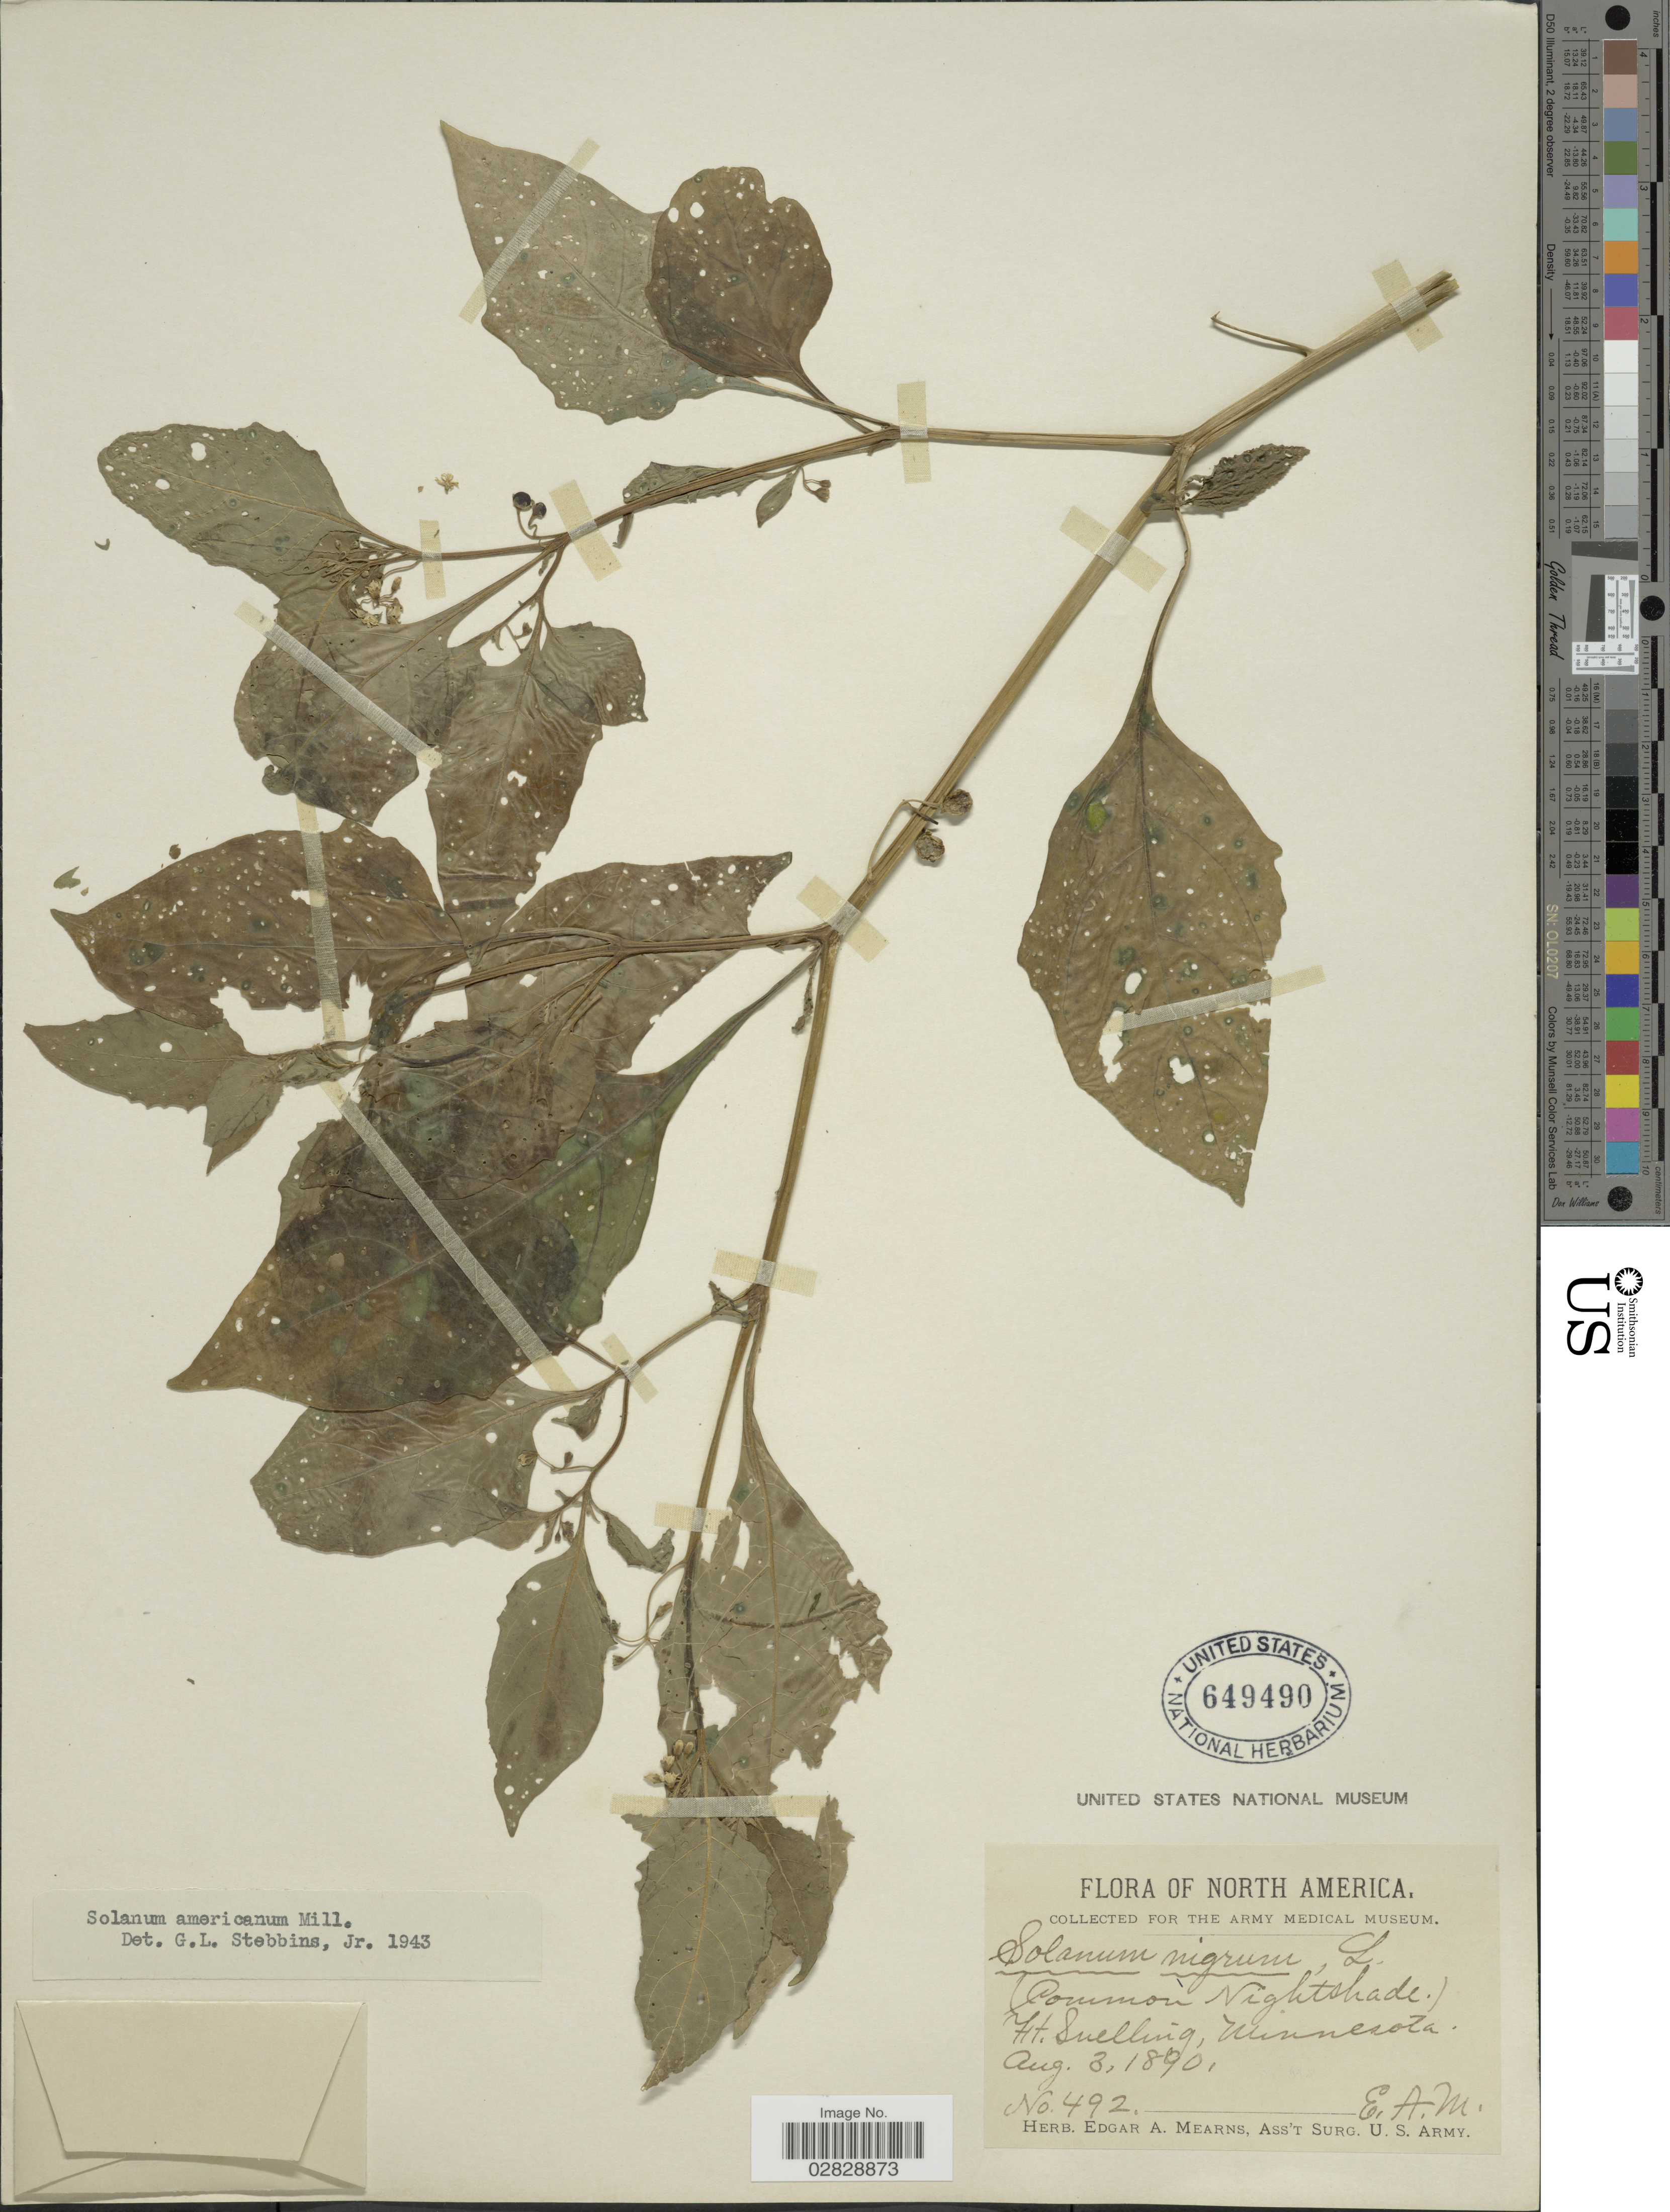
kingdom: Plantae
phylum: Tracheophyta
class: Magnoliopsida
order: Solanales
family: Solanaceae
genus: Solanum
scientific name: Solanum emulans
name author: Raf.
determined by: Knapp, S. D.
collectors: E. A. Mearns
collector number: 492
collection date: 1890-08-03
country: United States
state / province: Minnesota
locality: Ft. Snelling.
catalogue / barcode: US 649490